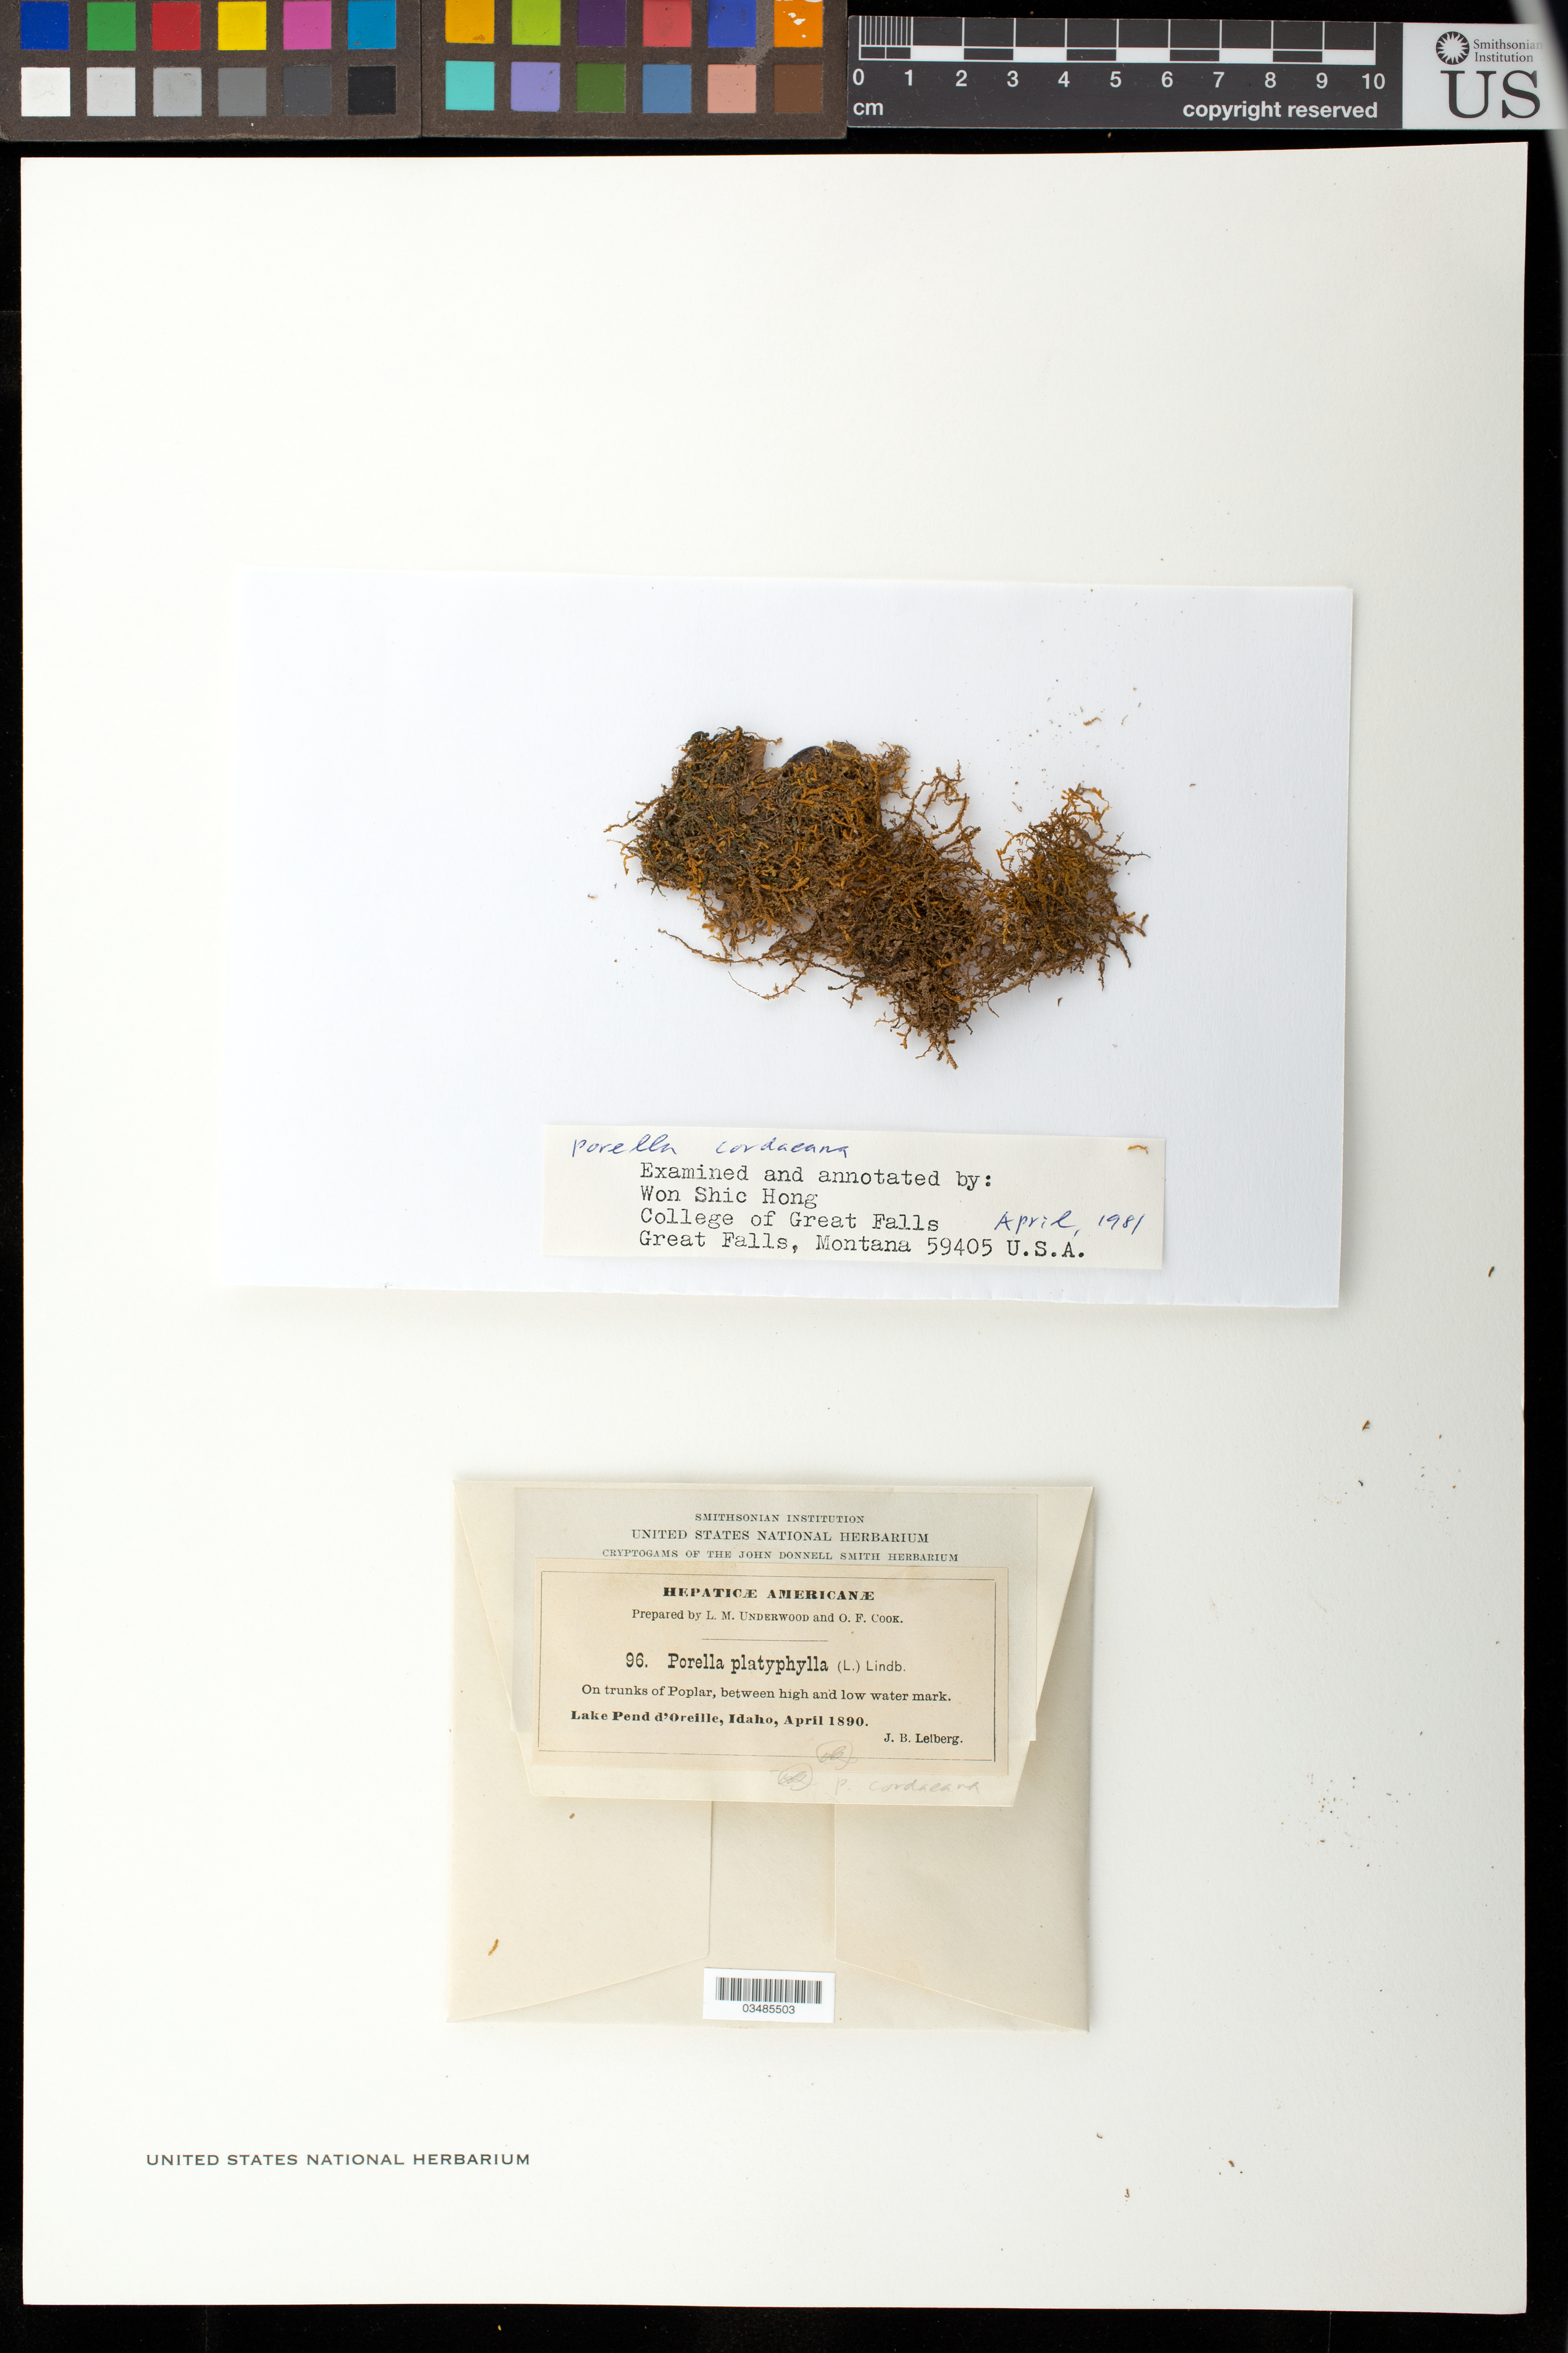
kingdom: Plantae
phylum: Marchantiophyta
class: Jungermanniopsida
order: Porellales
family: Porellaceae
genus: Porella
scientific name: Porella platyphylla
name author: (L.) Pfeiff.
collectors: J. B. Leiberg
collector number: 96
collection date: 1890-04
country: United States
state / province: Idaho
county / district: Bonner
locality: Lake Pend d'Oreille